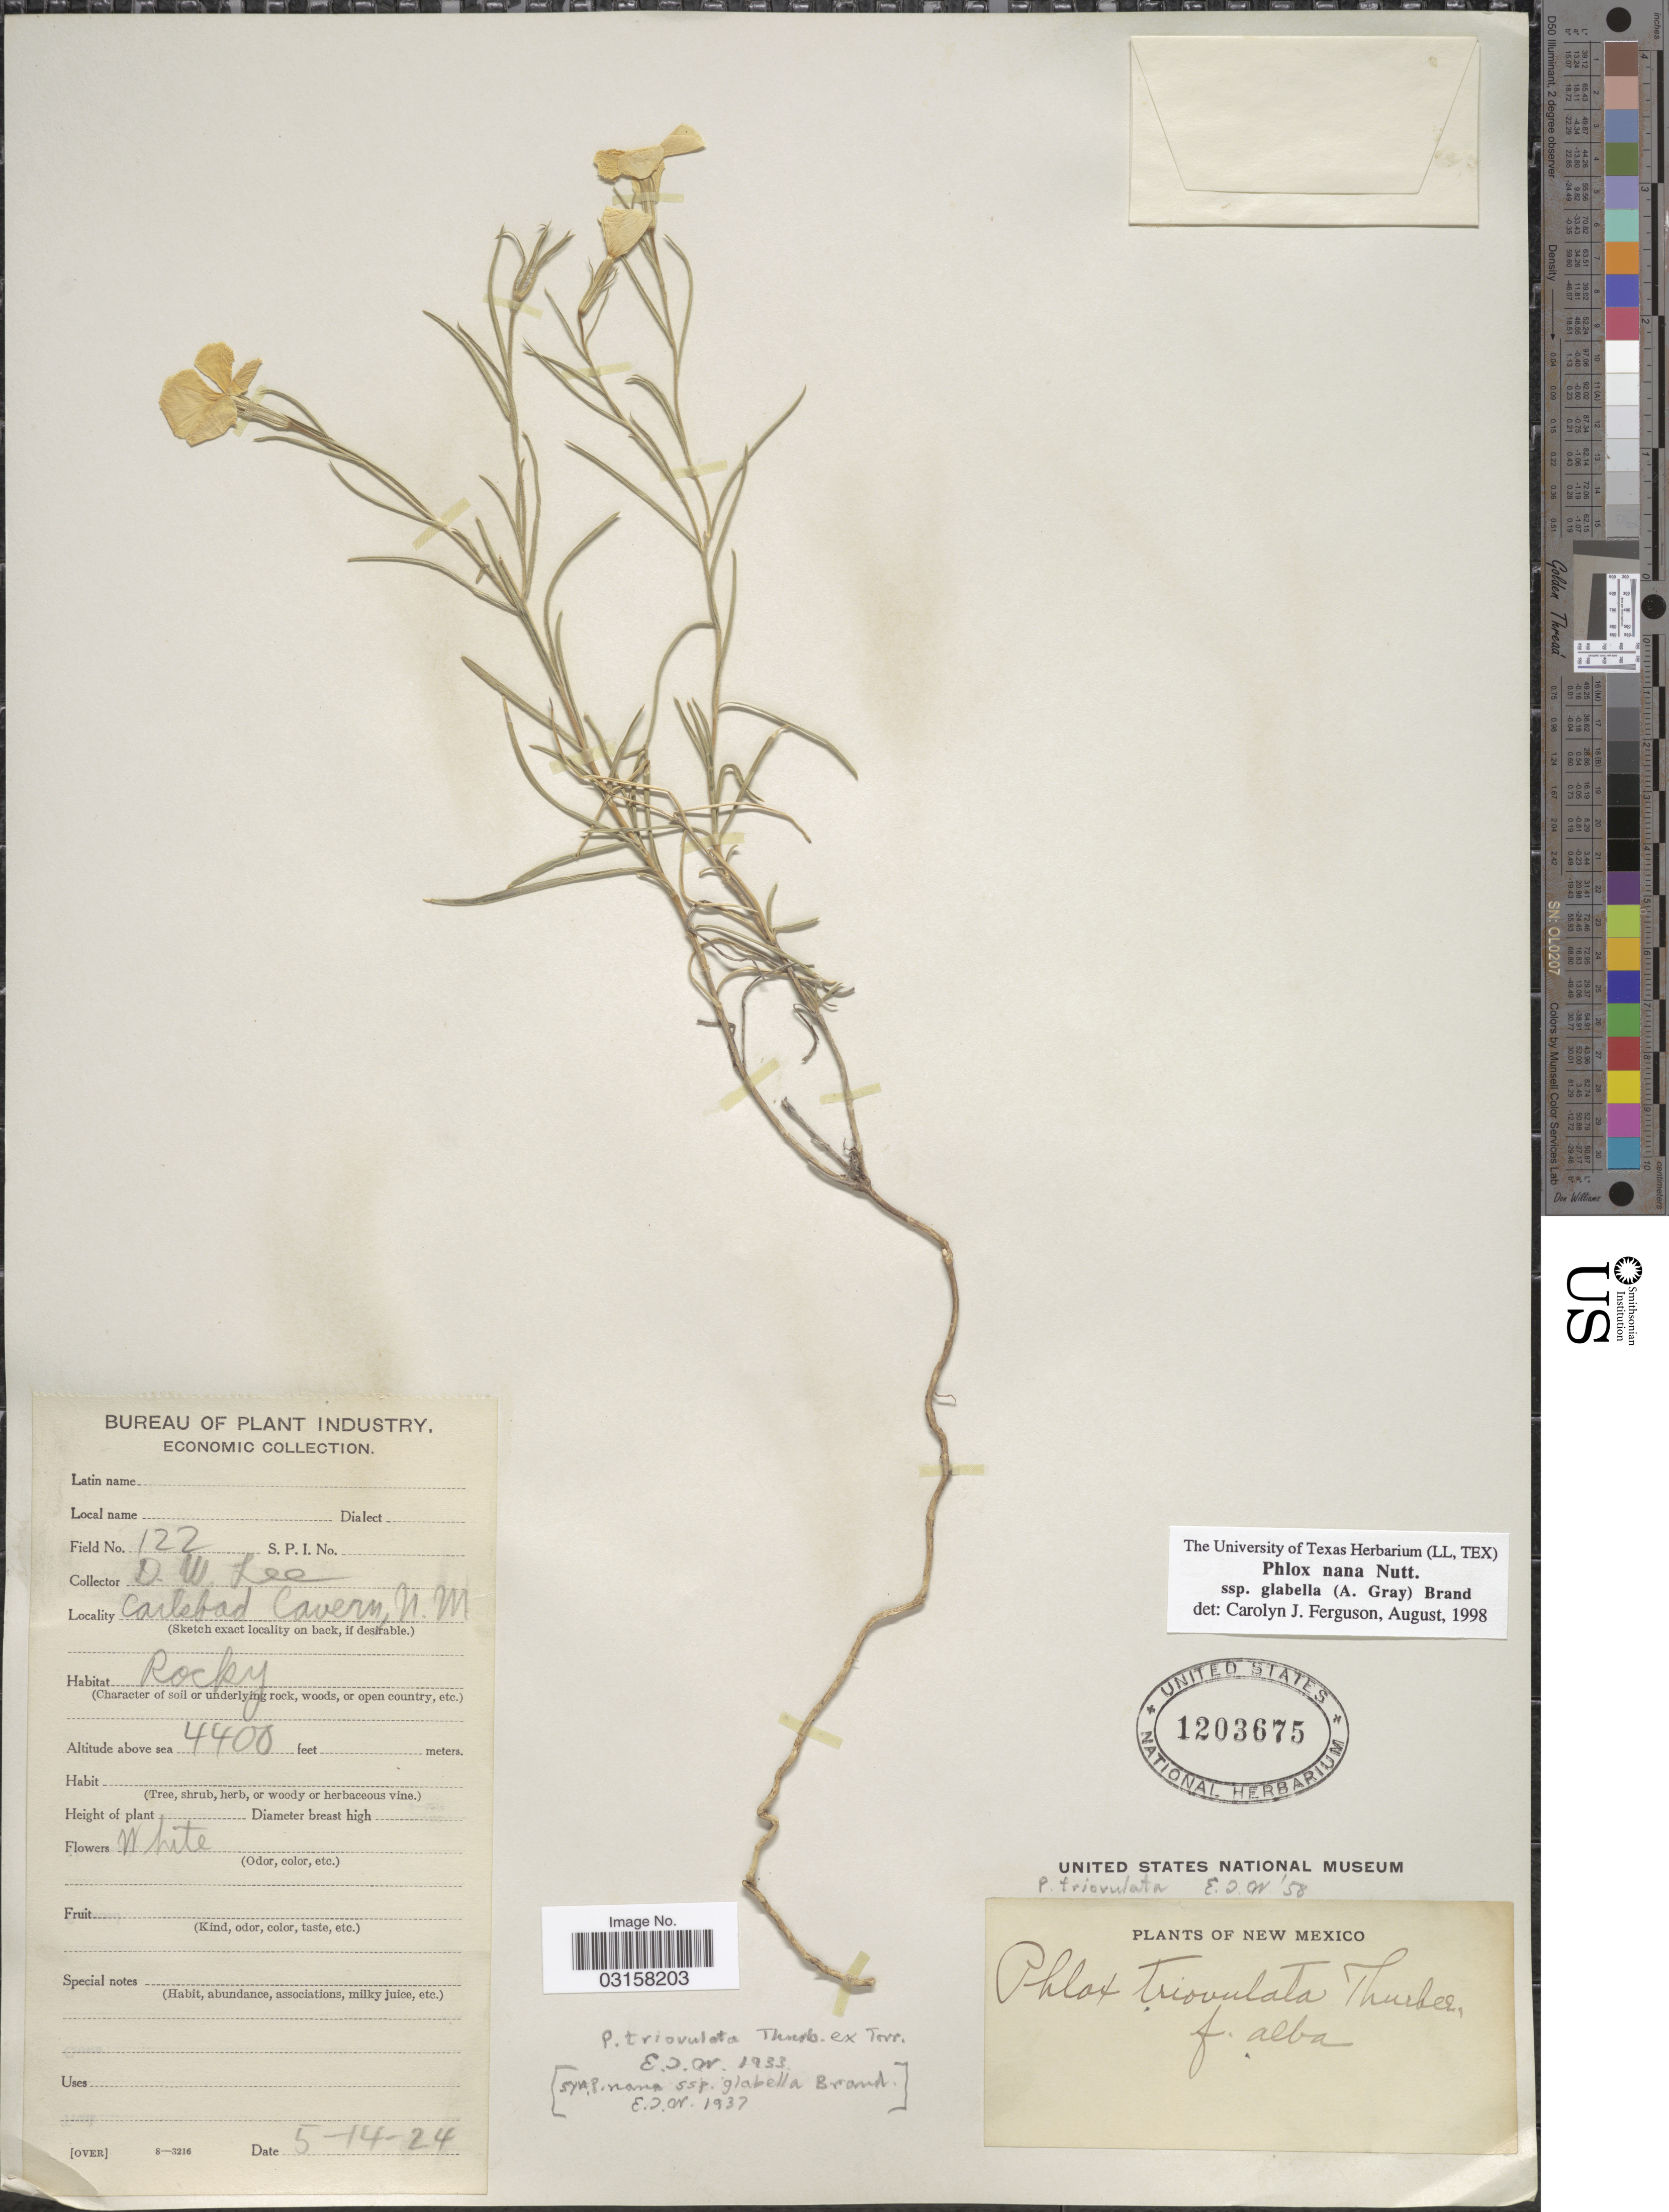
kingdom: Plantae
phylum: Tracheophyta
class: Magnoliopsida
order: Ericales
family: Polemoniaceae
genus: Phlox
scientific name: Phlox triovulata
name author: Thurb. ex Torr.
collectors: D. Lee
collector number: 122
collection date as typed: Transcribed d/m/y: 14/5/24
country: United States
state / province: New Mexico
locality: Carlsbad Cavern.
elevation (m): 1341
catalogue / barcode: US 1203675